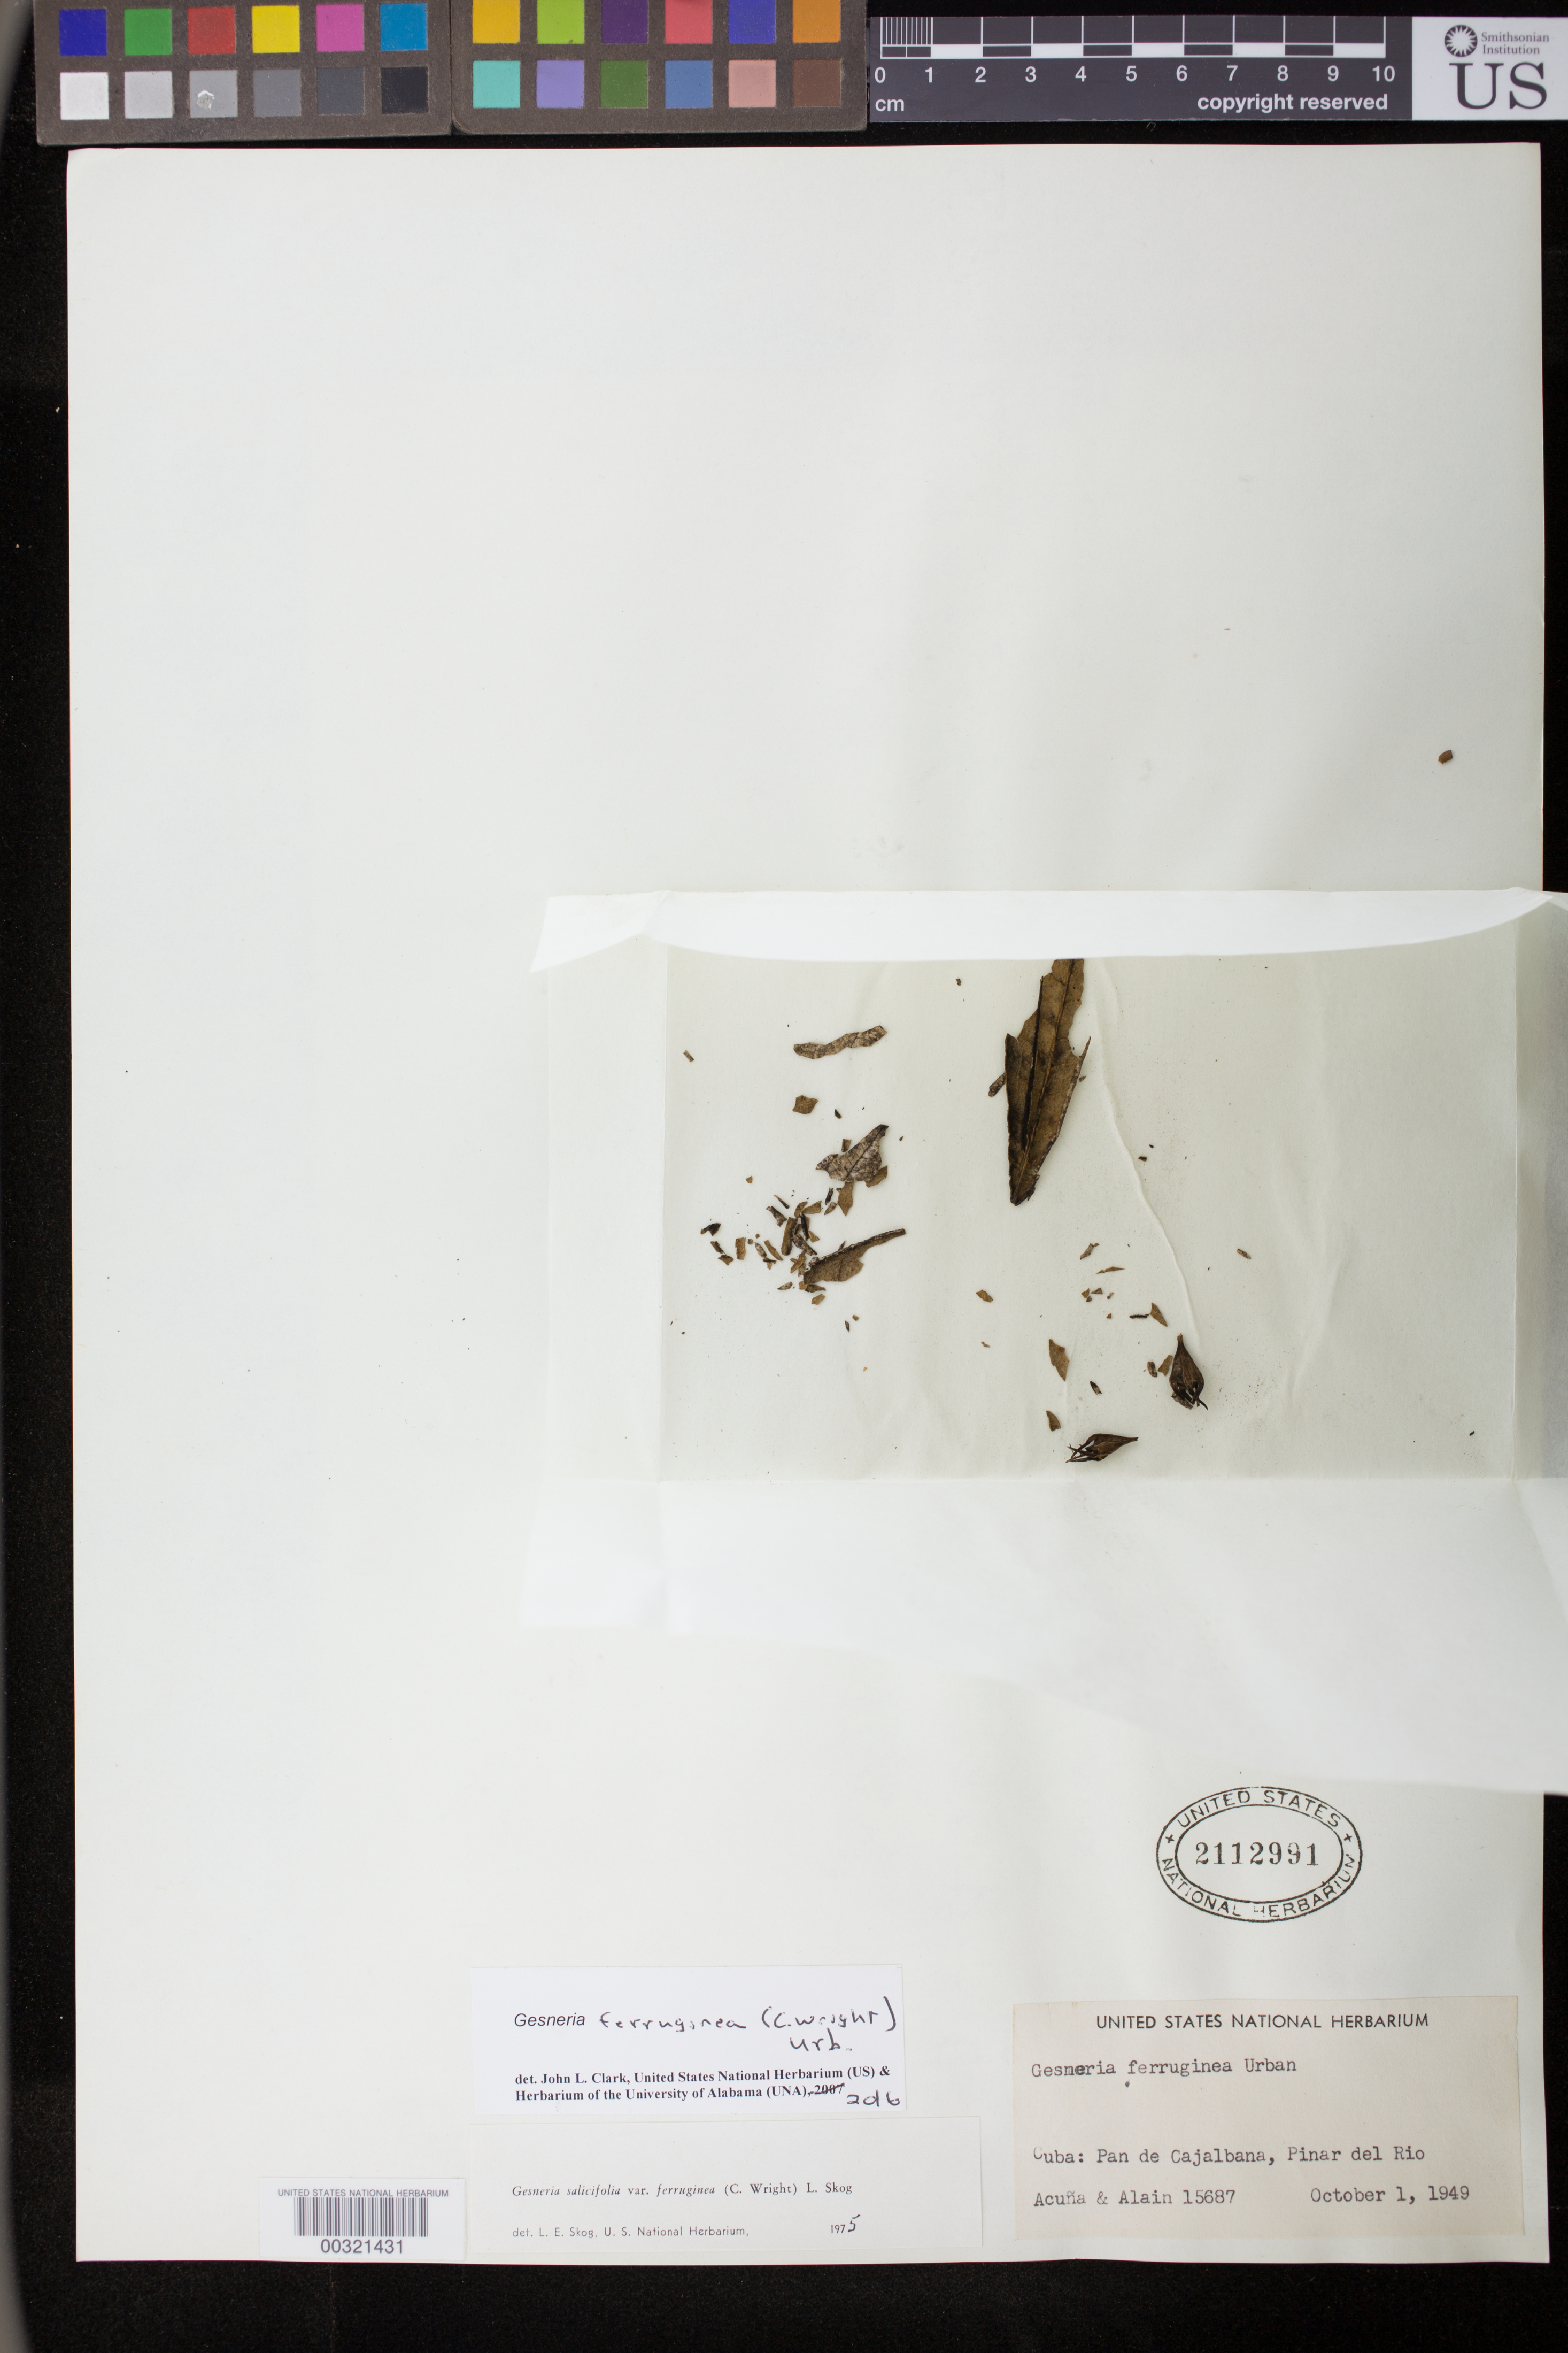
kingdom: Plantae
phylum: Tracheophyta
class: Magnoliopsida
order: Lamiales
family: Gesneriaceae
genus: Gesneria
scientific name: Gesneria ferruginea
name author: (C. Wright in Sauvalle) Urb.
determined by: Clark, J. L., (SEL), The Marie Selby Botanical Garden (UNITED STATES)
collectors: J. Acuña & A. H. Liogier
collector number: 15687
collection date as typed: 01 Oct 1949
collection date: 1949-10-01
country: Cuba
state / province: Pinar del Rio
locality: Pan de Cajalbana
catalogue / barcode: US 2112991